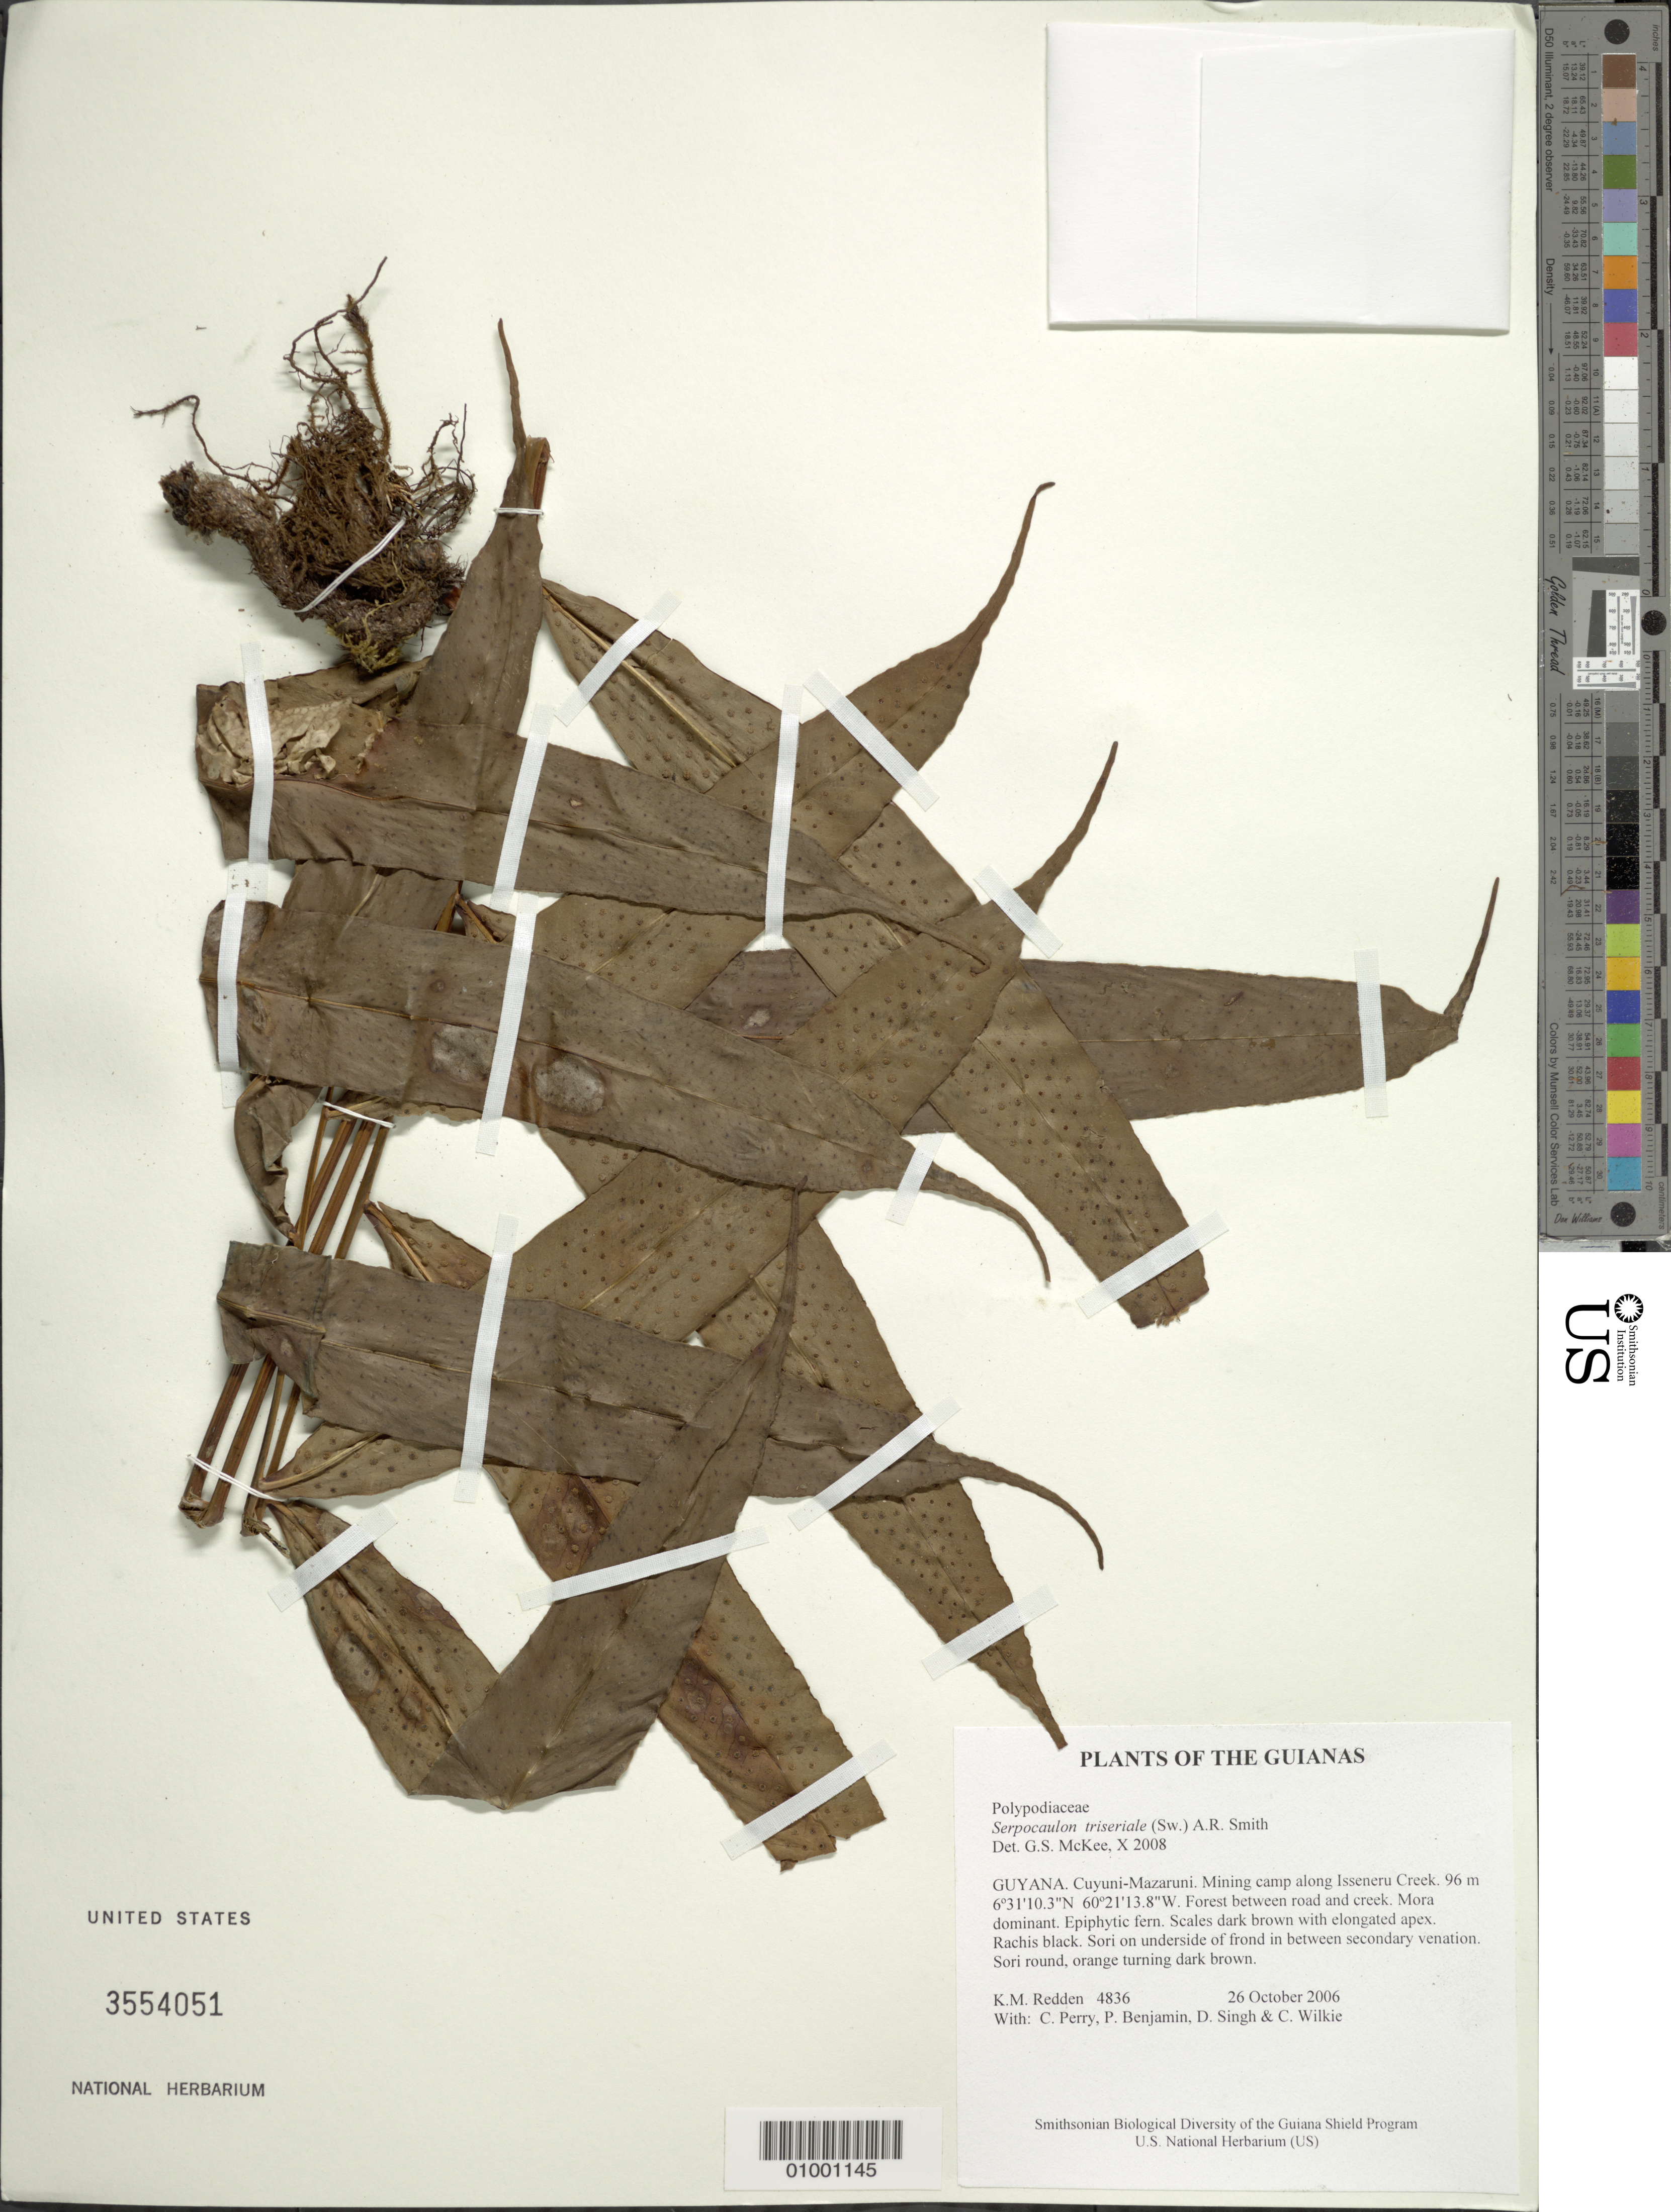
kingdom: Plantae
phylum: Tracheophyta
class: Polypodiopsida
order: Polypodiales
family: Polypodiaceae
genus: Serpocaulon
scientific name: Serpocaulon triseriale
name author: (Sw.) A.R. Sm.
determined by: McKee, G. S., (US), NMNH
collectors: K. M. Redden, C. Perry, P. Benjamin, D. Singh & C. Wilkie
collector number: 4836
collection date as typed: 26 October 2006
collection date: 2006-10-26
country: Guyana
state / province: Cuyuni-Mazaruni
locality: Mining camp along Isseneru Creek.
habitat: Forest between road and creek. Mora dominant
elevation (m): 96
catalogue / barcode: US 3554051